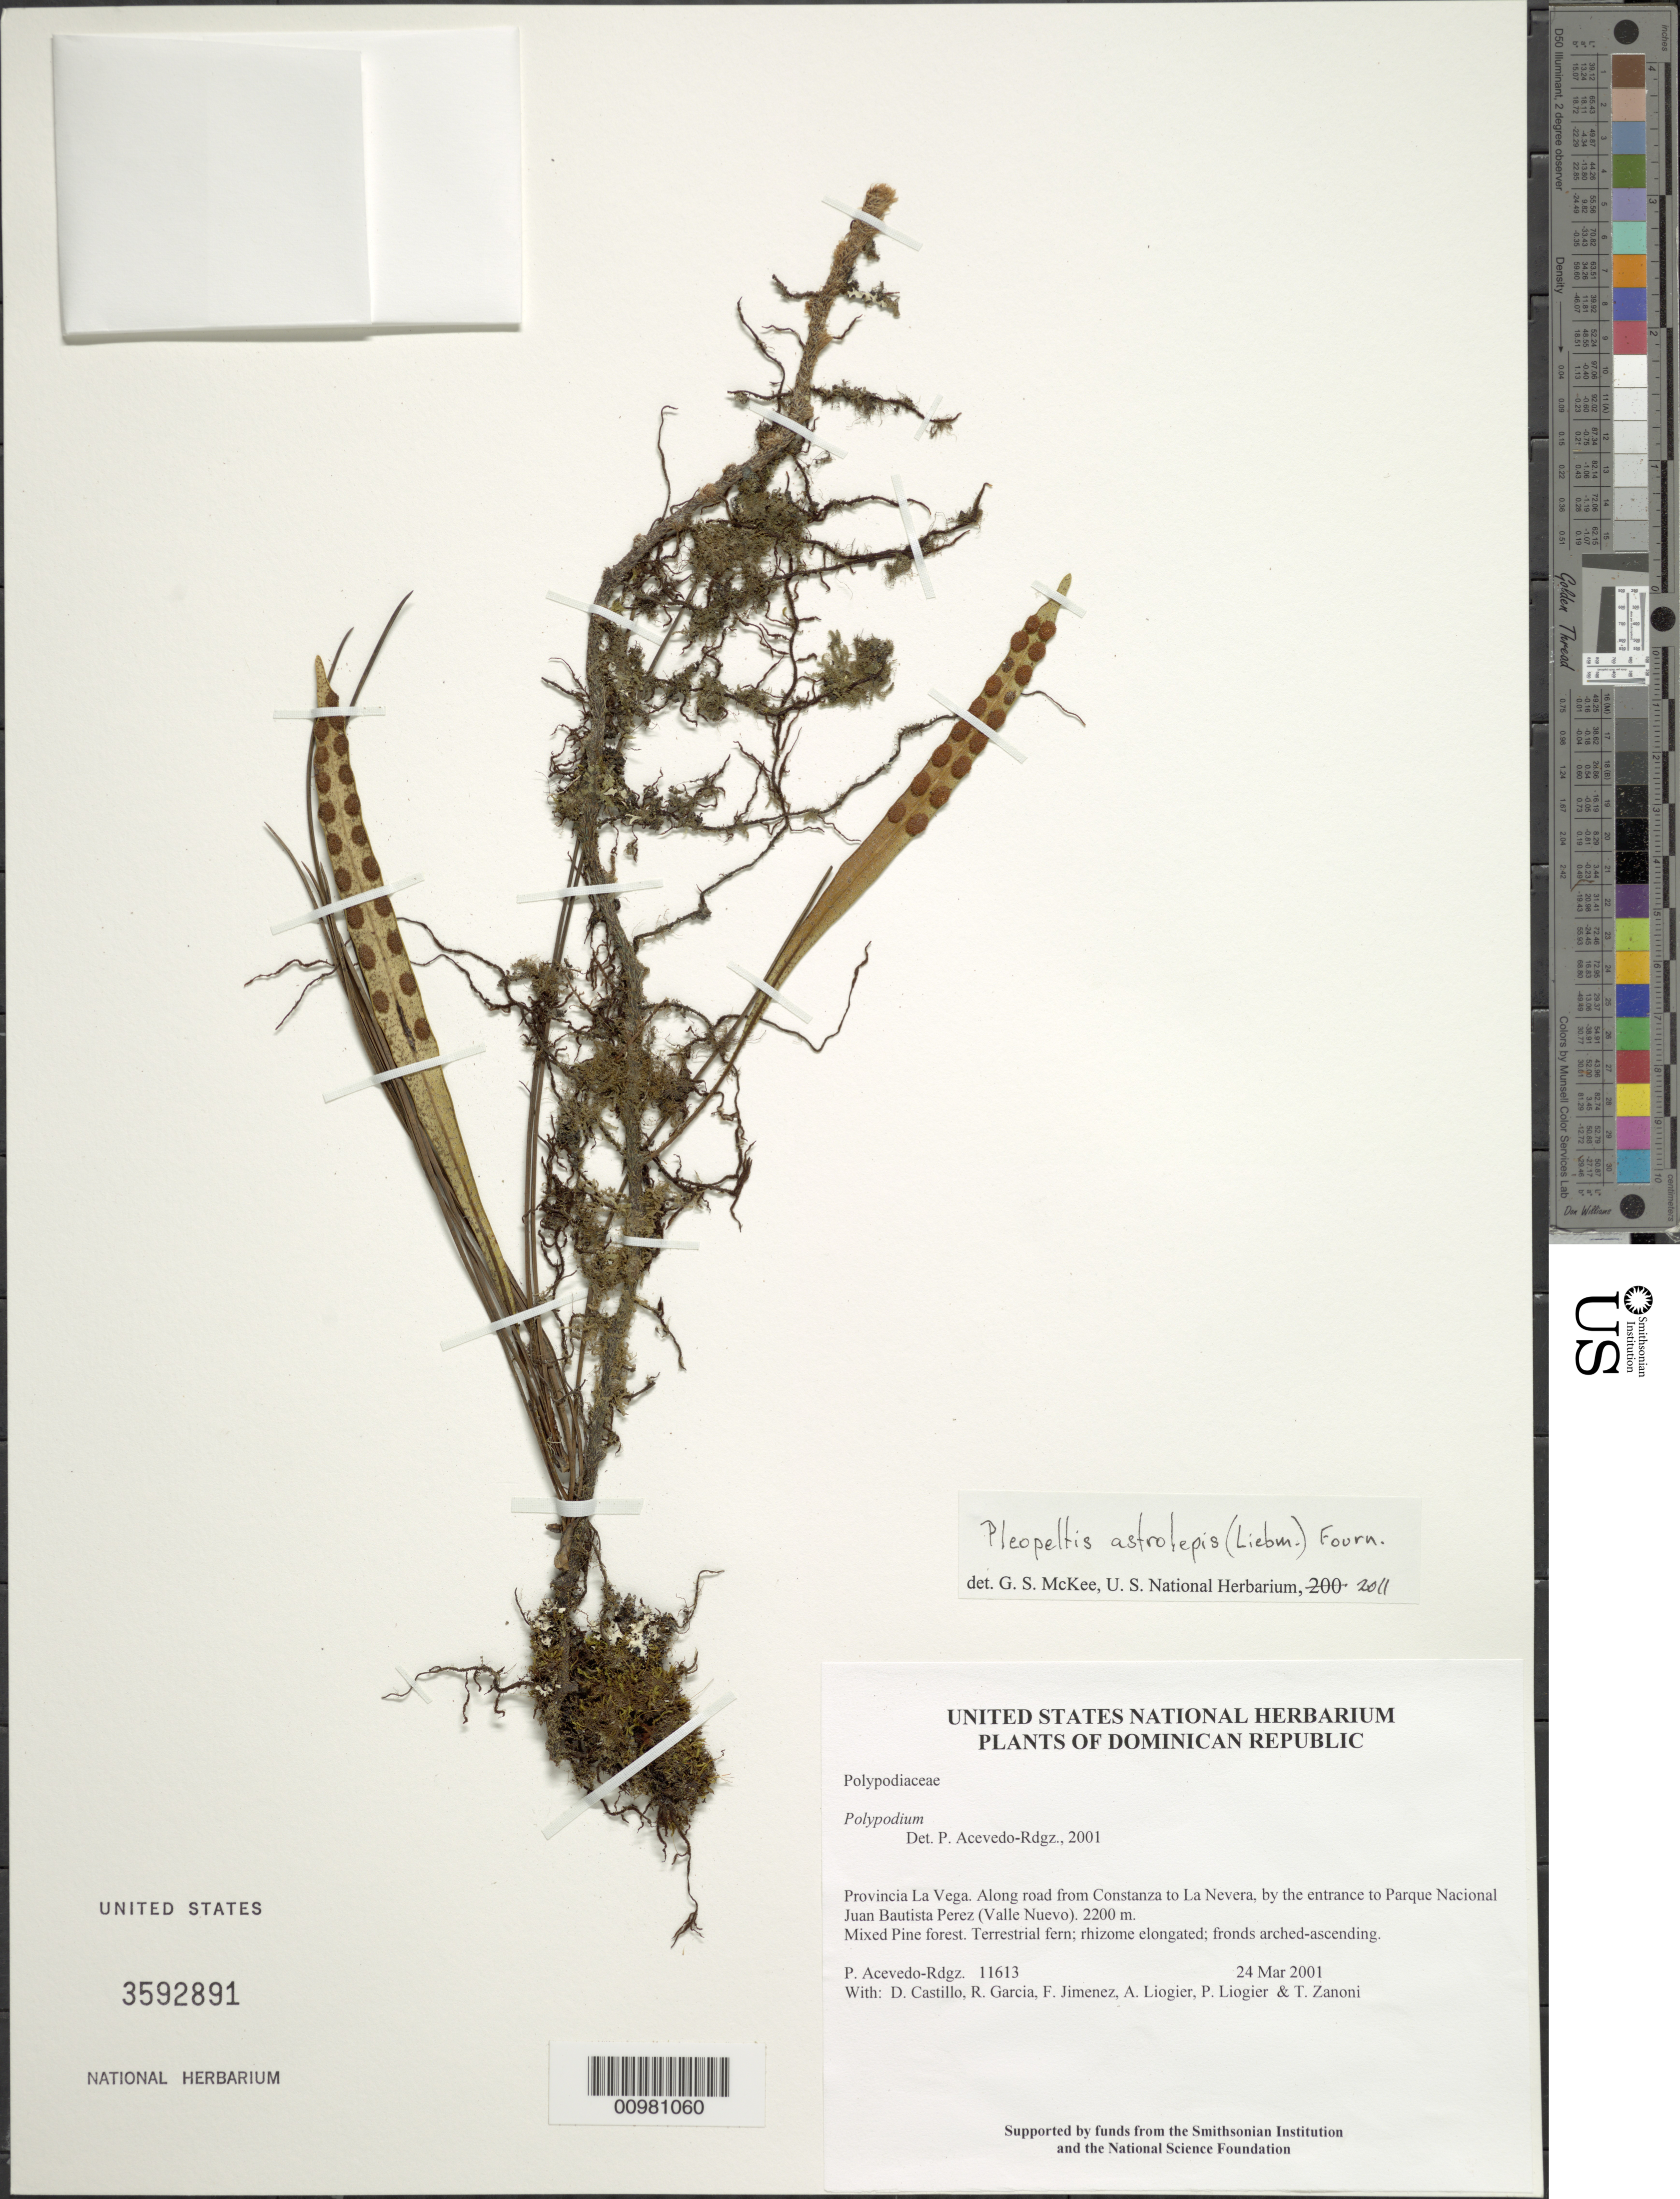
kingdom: Plantae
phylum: Tracheophyta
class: Polypodiopsida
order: Polypodiales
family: Polypodiaceae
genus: Pleopeltis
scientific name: Pleopeltis astrolepis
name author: (Liebm.) E. Fourn.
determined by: McKee, G. S., (US), NMNH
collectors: P. Acevedo-Rodr., D. Castillo, R. G. García, F. Jimenez, A. H. Liogier, M. P. Liogier & T. A. Zanoni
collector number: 11613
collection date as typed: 24 Mar 2001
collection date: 2001-03-24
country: Dominican Republic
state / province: La Vega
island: Hispaniola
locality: Along road from Constanza to La Nevera, by the entrance to Parque Nacional Juan Bautista Perez (Valle Nuevo).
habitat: Mixed Pine forest.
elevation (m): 2200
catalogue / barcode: US 3592891